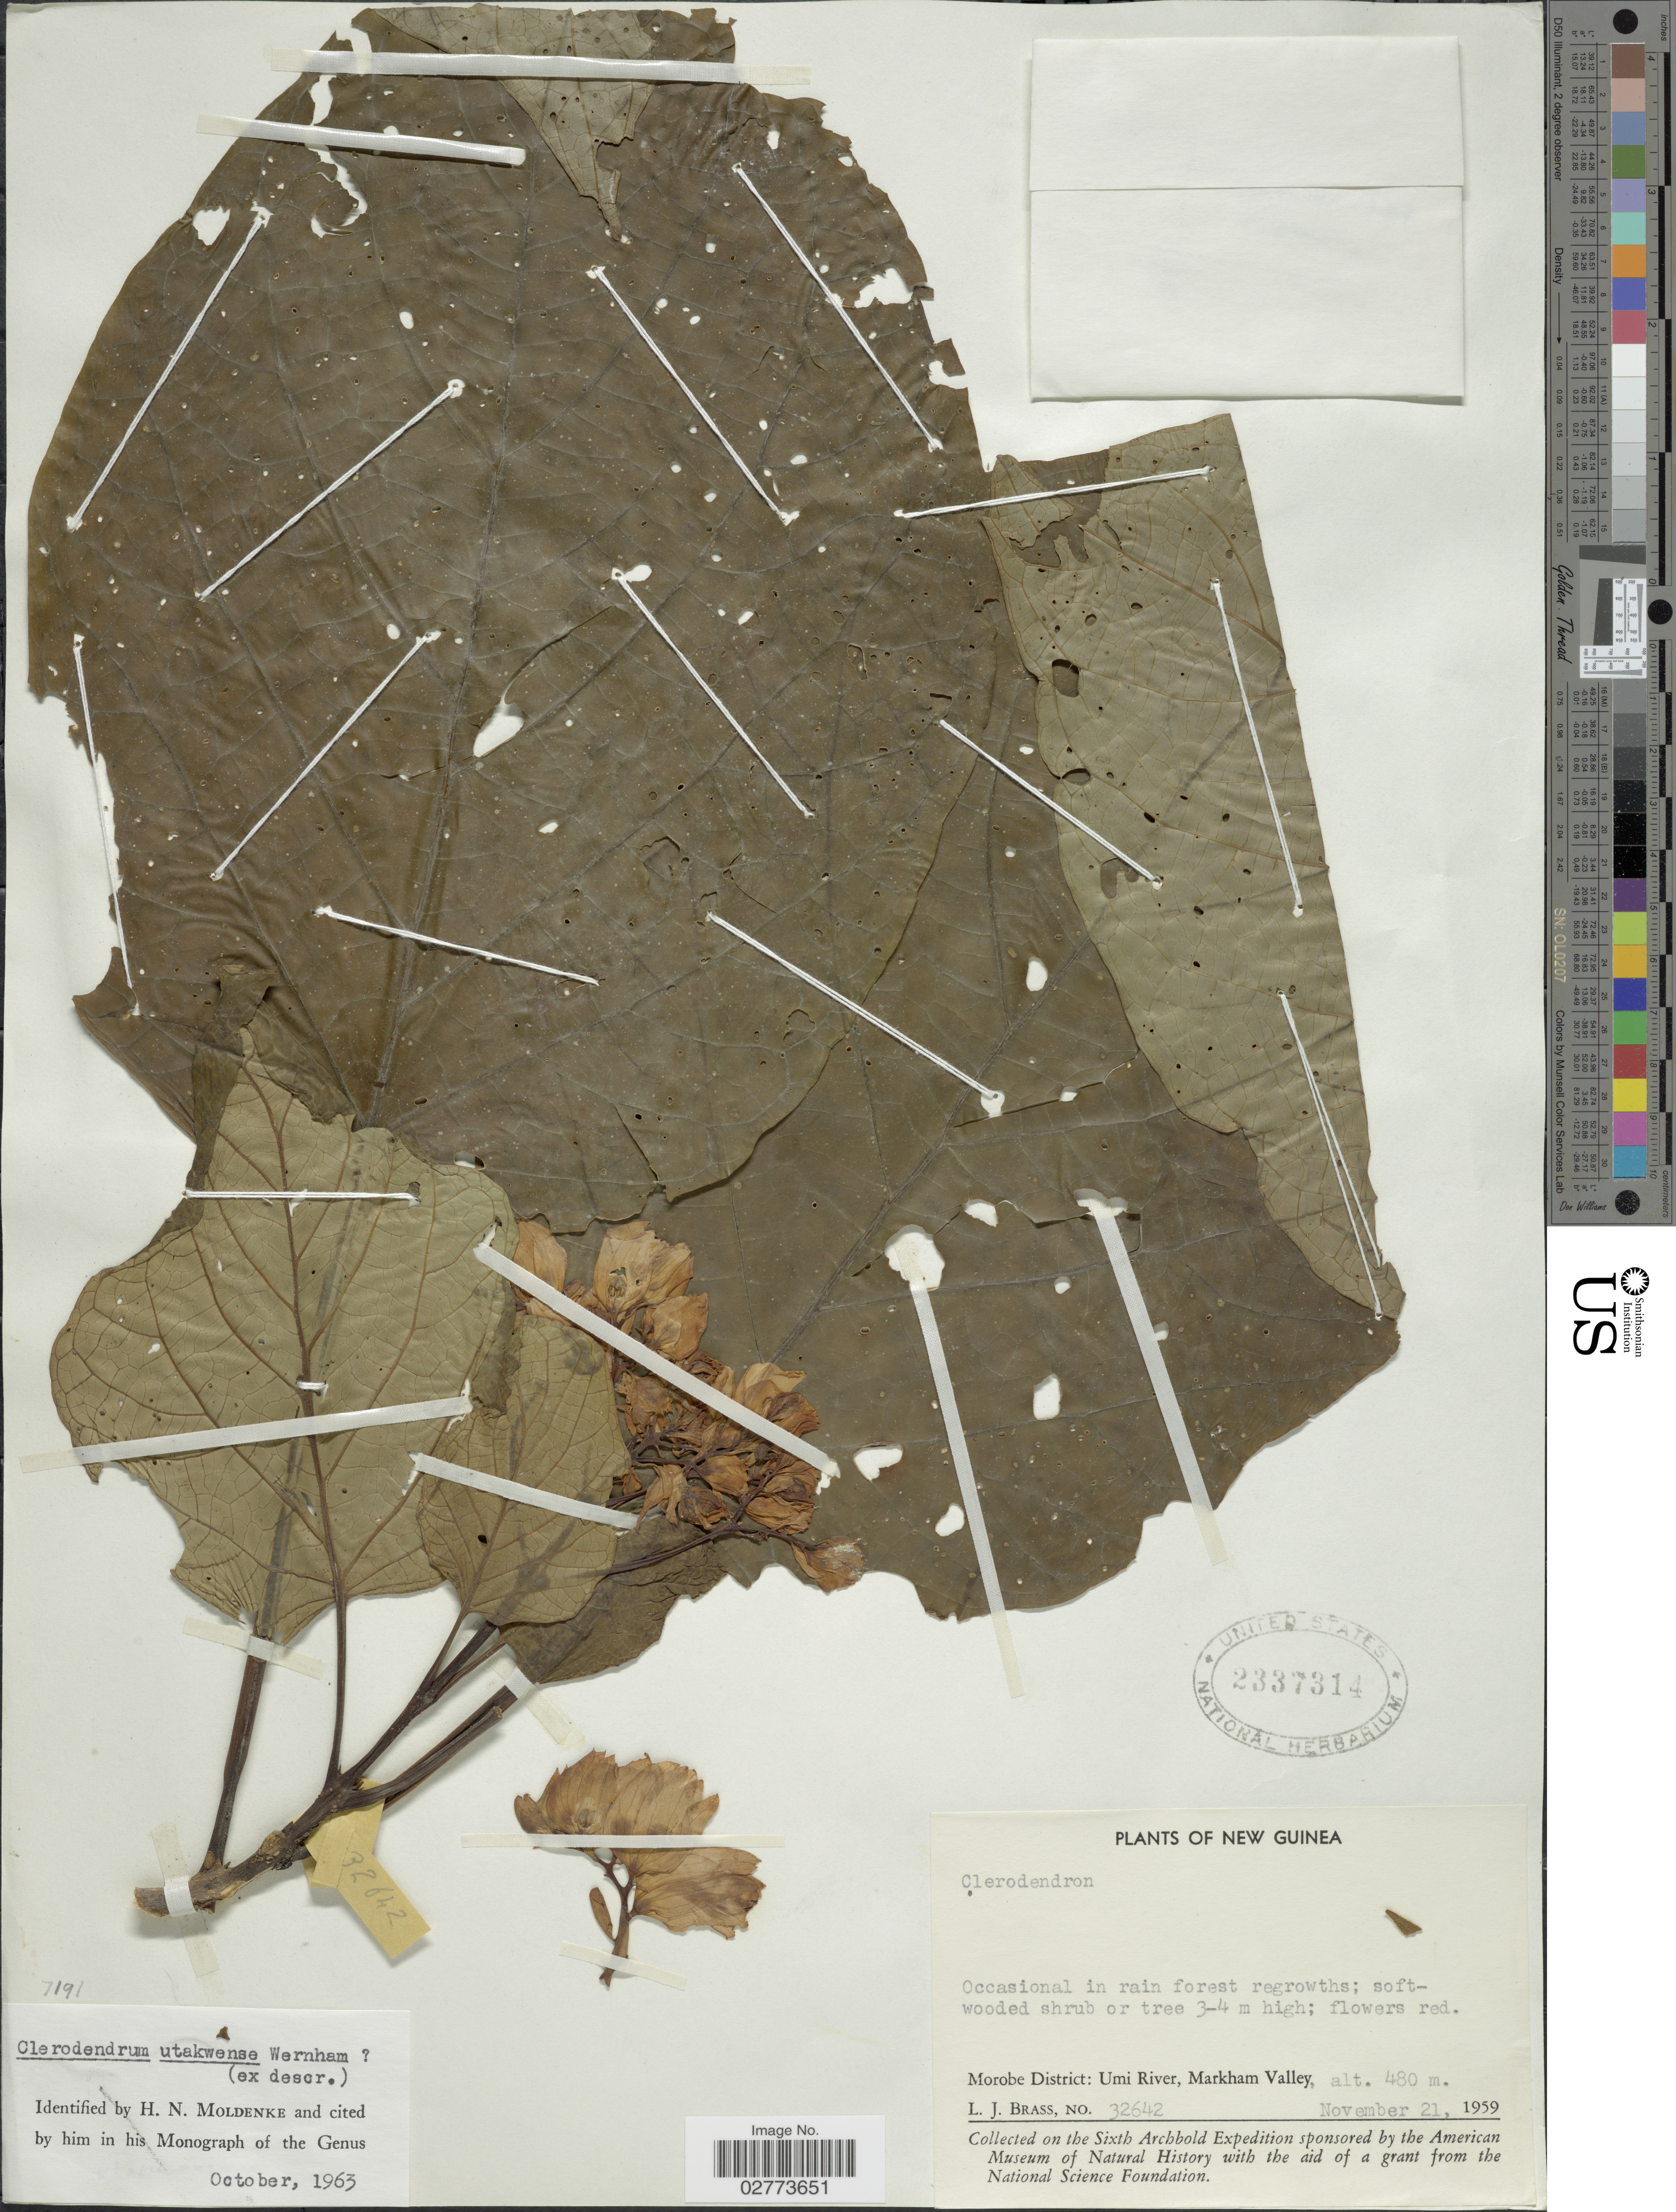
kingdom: Plantae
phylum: Tracheophyta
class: Magnoliopsida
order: Lamiales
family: Lamiaceae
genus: Clerodendrum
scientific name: Clerodendrum utakwense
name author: Wernham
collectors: L. J. Brass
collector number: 32642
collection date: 1959-11-21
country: Papua New Guinea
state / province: Morobe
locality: New Guinea. Morobe District: Umi River, Markham Valley.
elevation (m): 480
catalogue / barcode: US 2337314